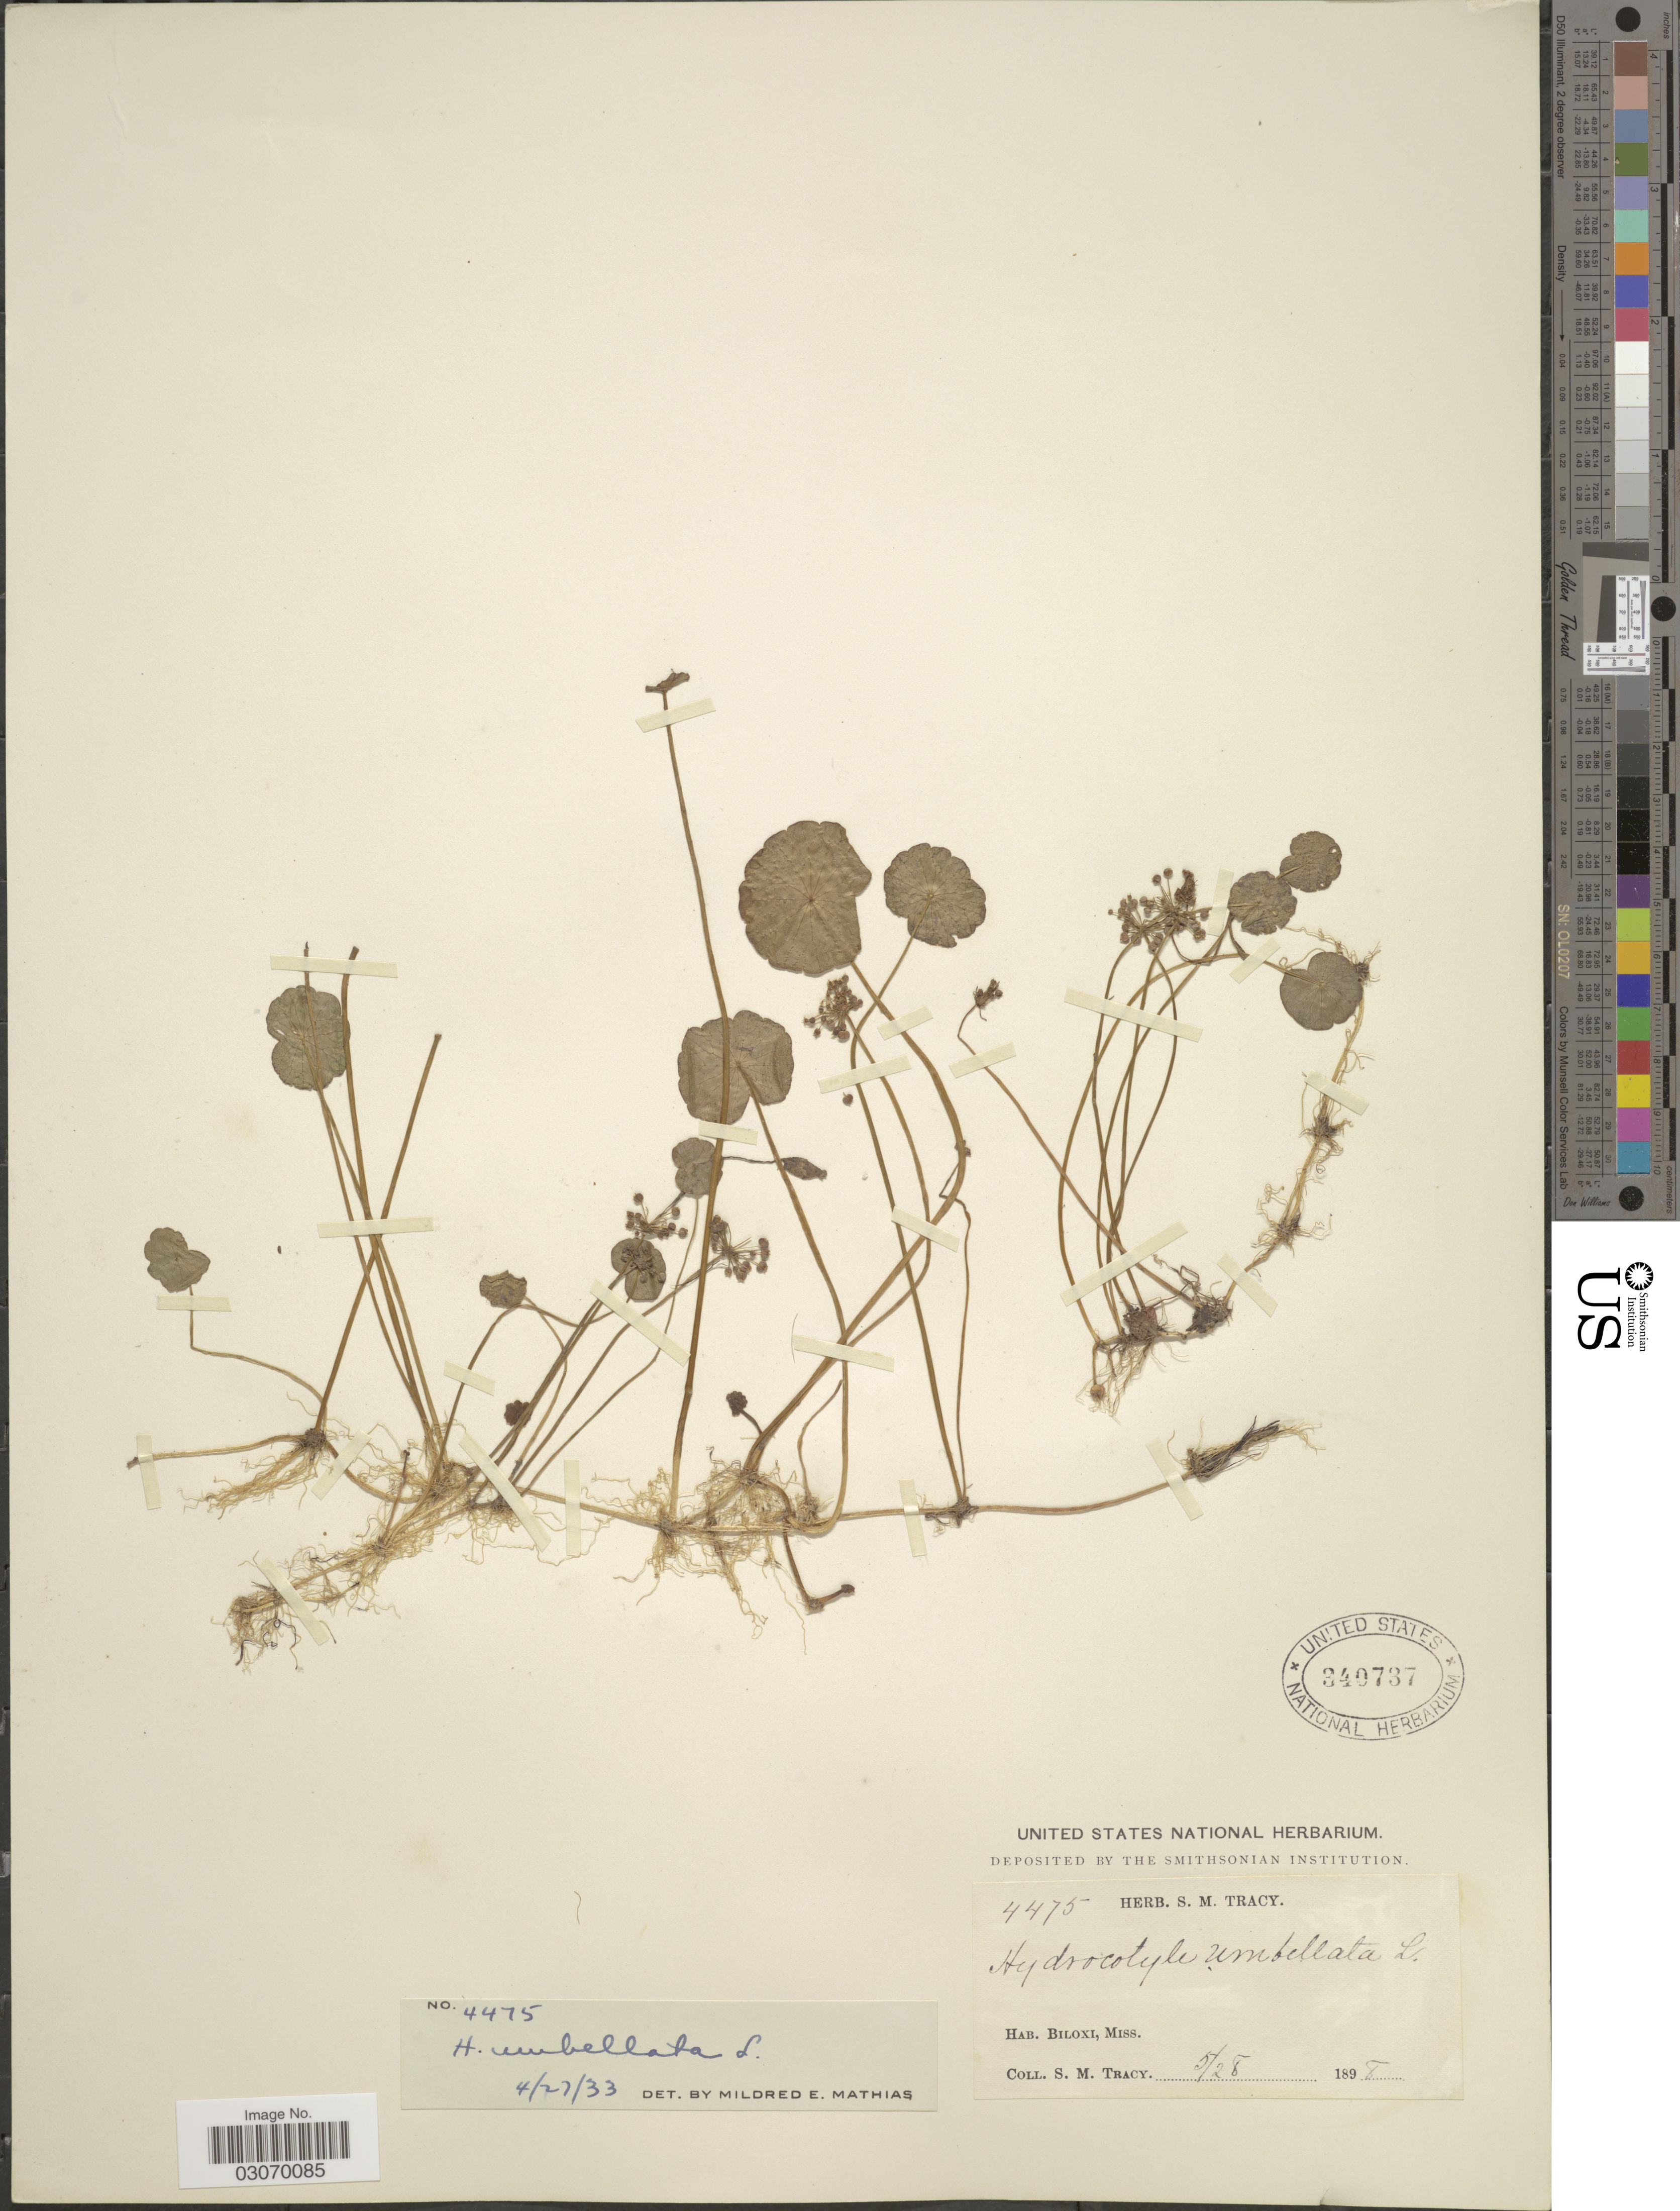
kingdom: Plantae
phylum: Tracheophyta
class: Magnoliopsida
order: Apiales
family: Araliaceae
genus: Hydrocotyle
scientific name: Hydrocotyle umbellata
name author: L.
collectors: S. M. Tracy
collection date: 1898-05-28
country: United States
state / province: Mississippi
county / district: Harrison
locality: Biloxi.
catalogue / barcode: US 340737